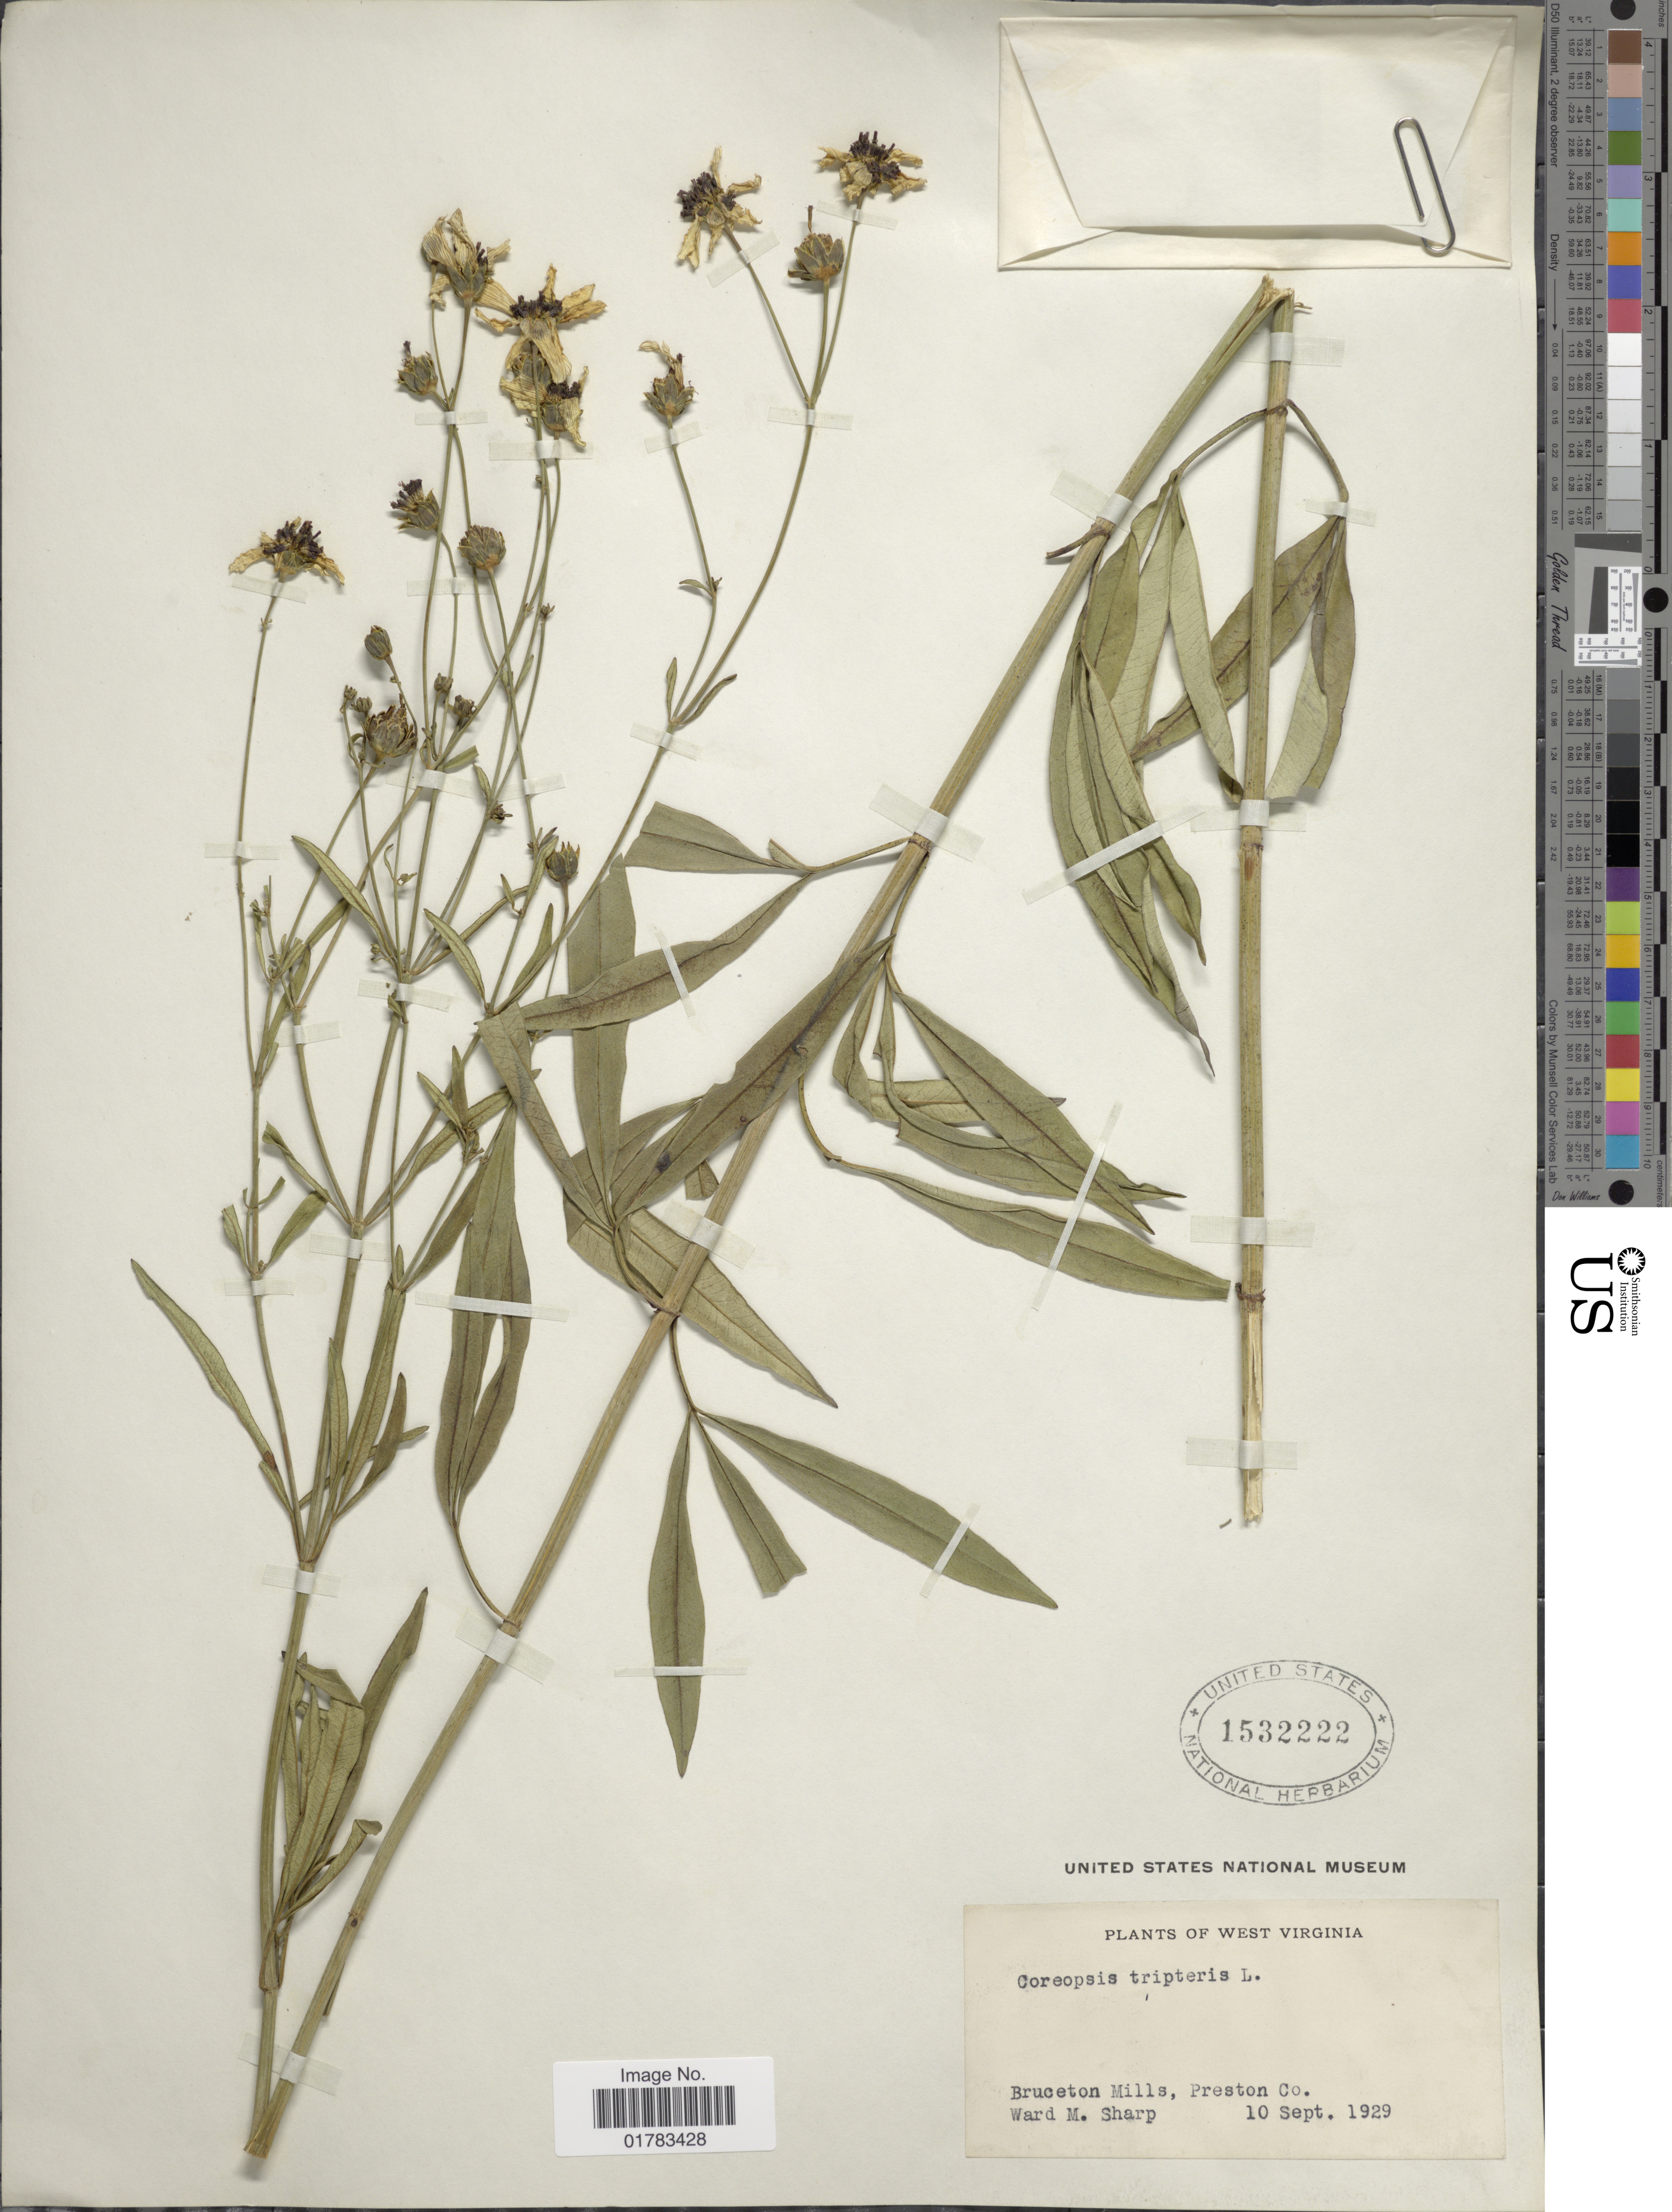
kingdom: Plantae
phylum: Tracheophyta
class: Magnoliopsida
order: Asterales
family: Asteraceae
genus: Coreopsis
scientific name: Coreopsis tripteris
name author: L.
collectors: W. M. Sharp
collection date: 1929-09-10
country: United States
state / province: West Virginia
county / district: Preston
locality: Bruceton Mills, Preston Co.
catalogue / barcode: US 1532222